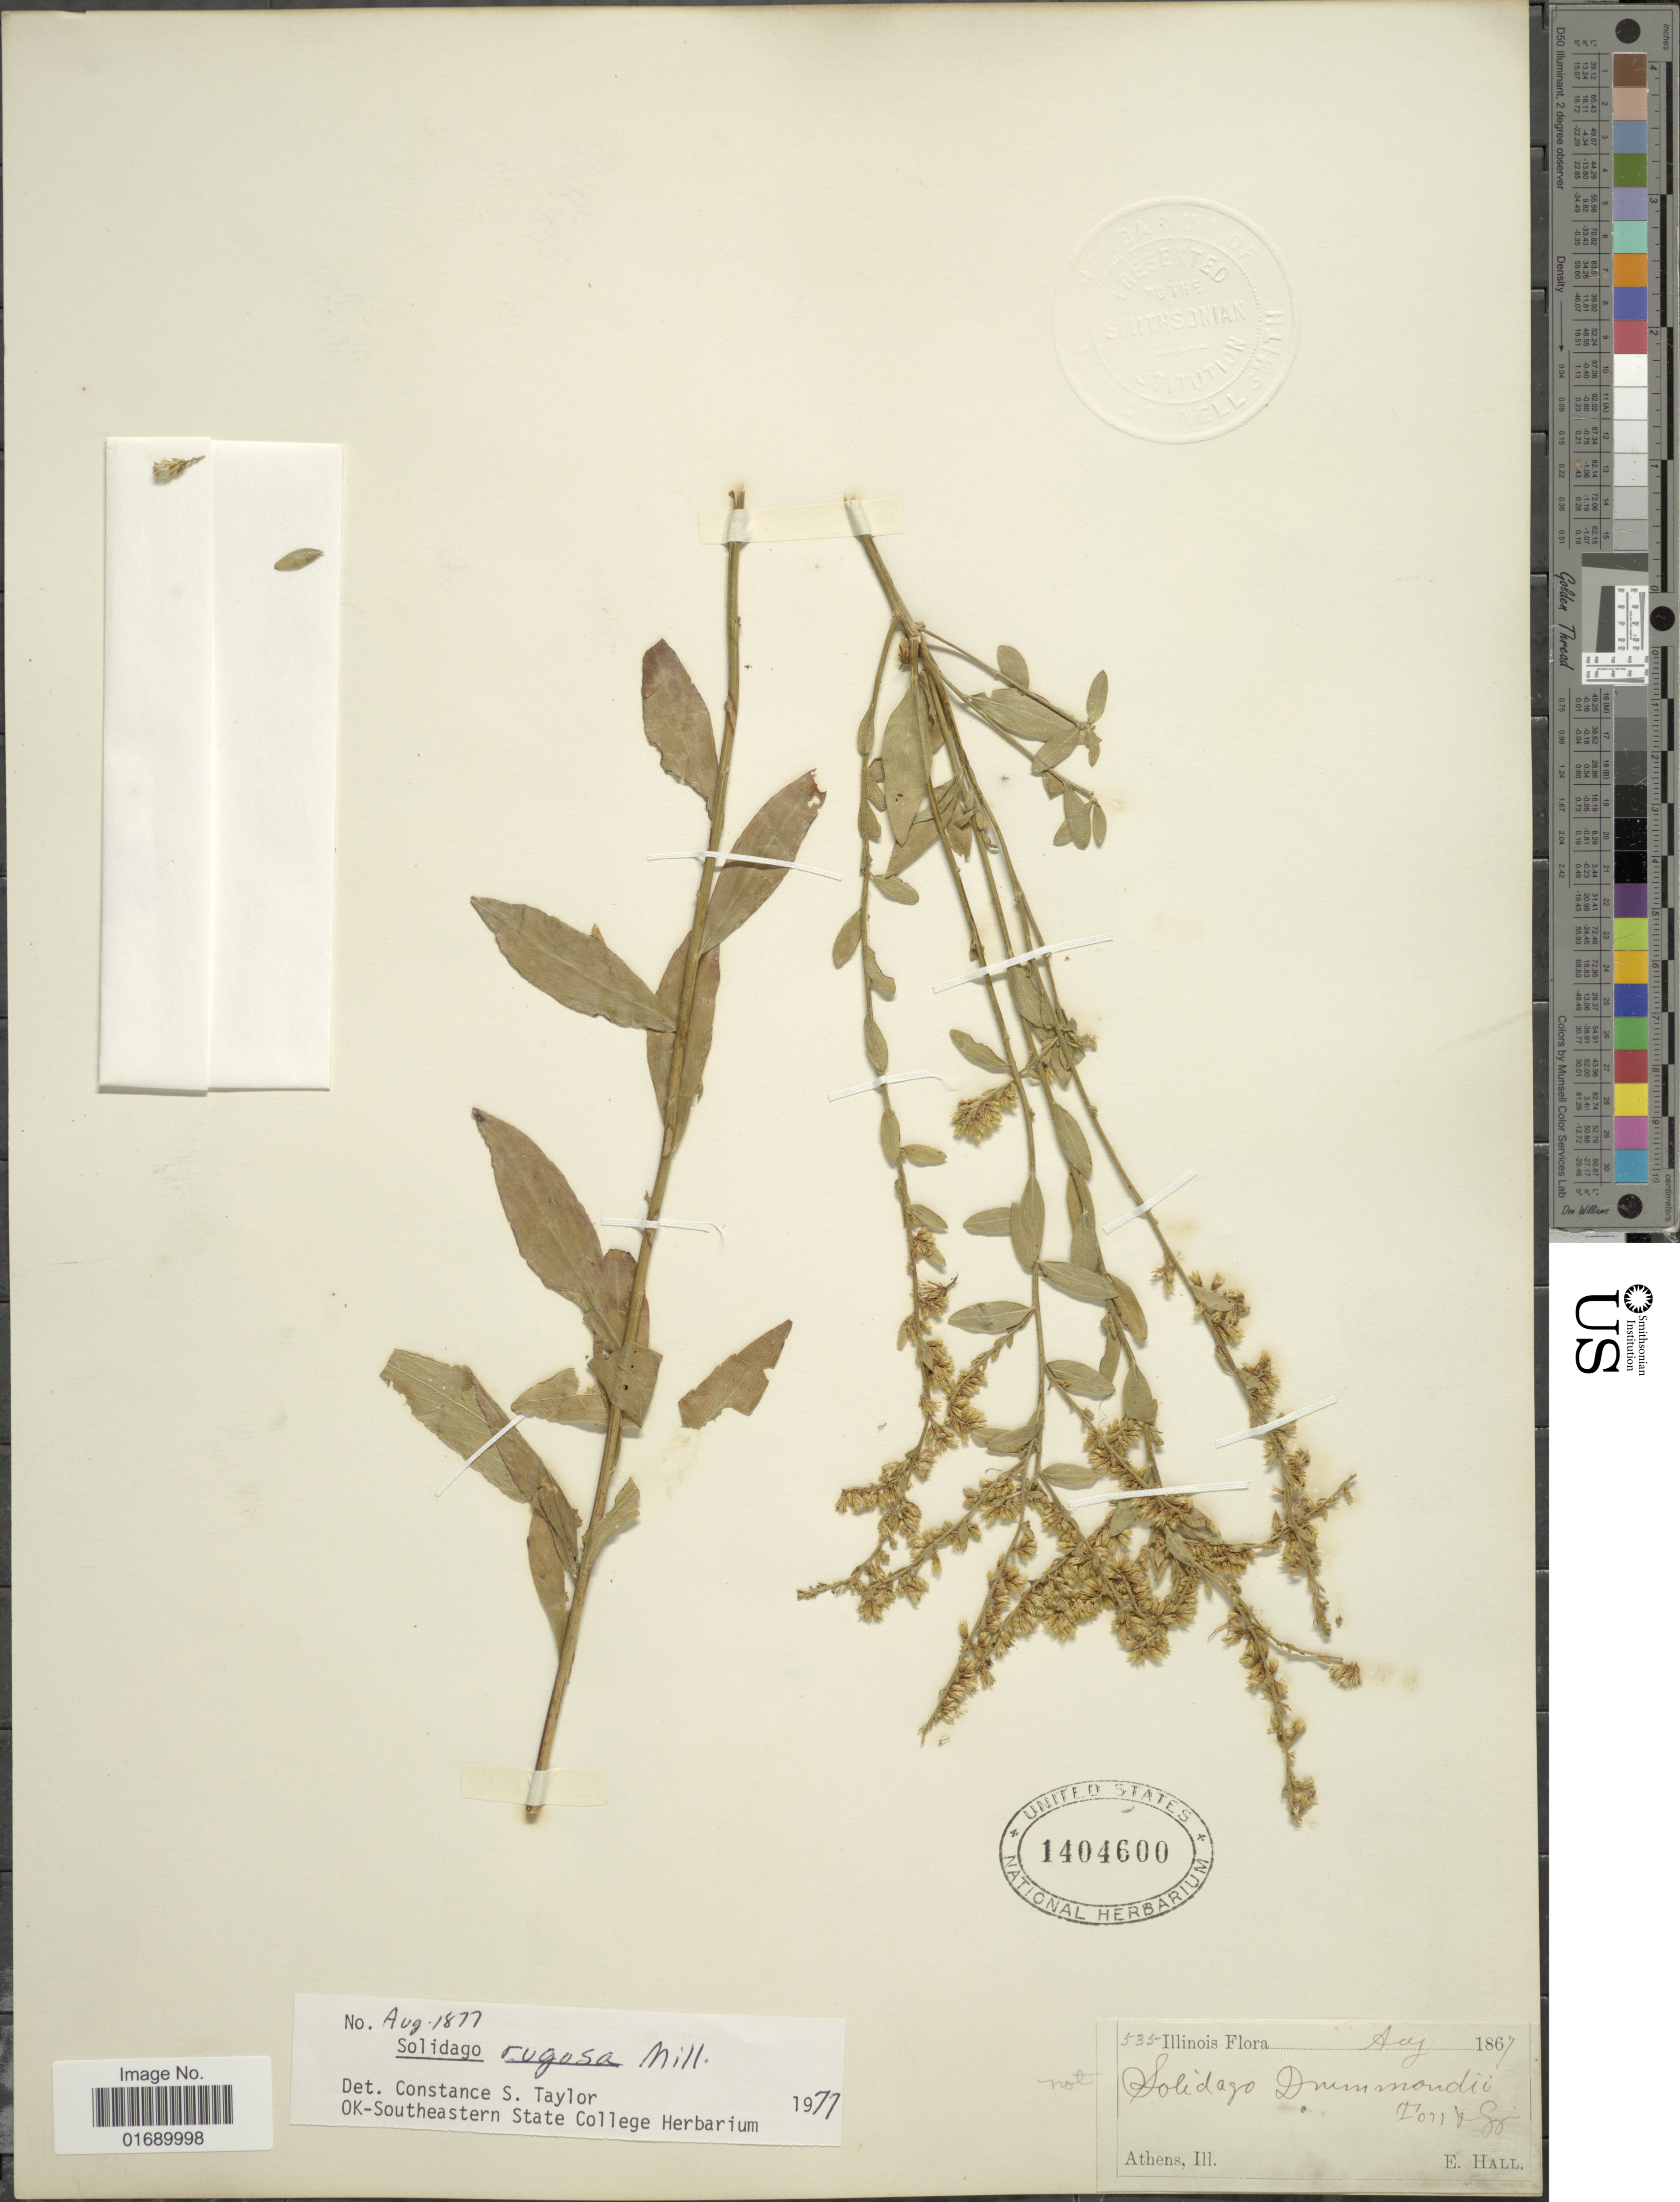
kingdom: Plantae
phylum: Tracheophyta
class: Magnoliopsida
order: Asterales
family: Asteraceae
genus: Solidago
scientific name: Solidago rugosa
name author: Mill.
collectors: E. Hall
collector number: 535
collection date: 1867-08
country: United States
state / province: Illinois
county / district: Menard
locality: Athens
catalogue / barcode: US 1404600